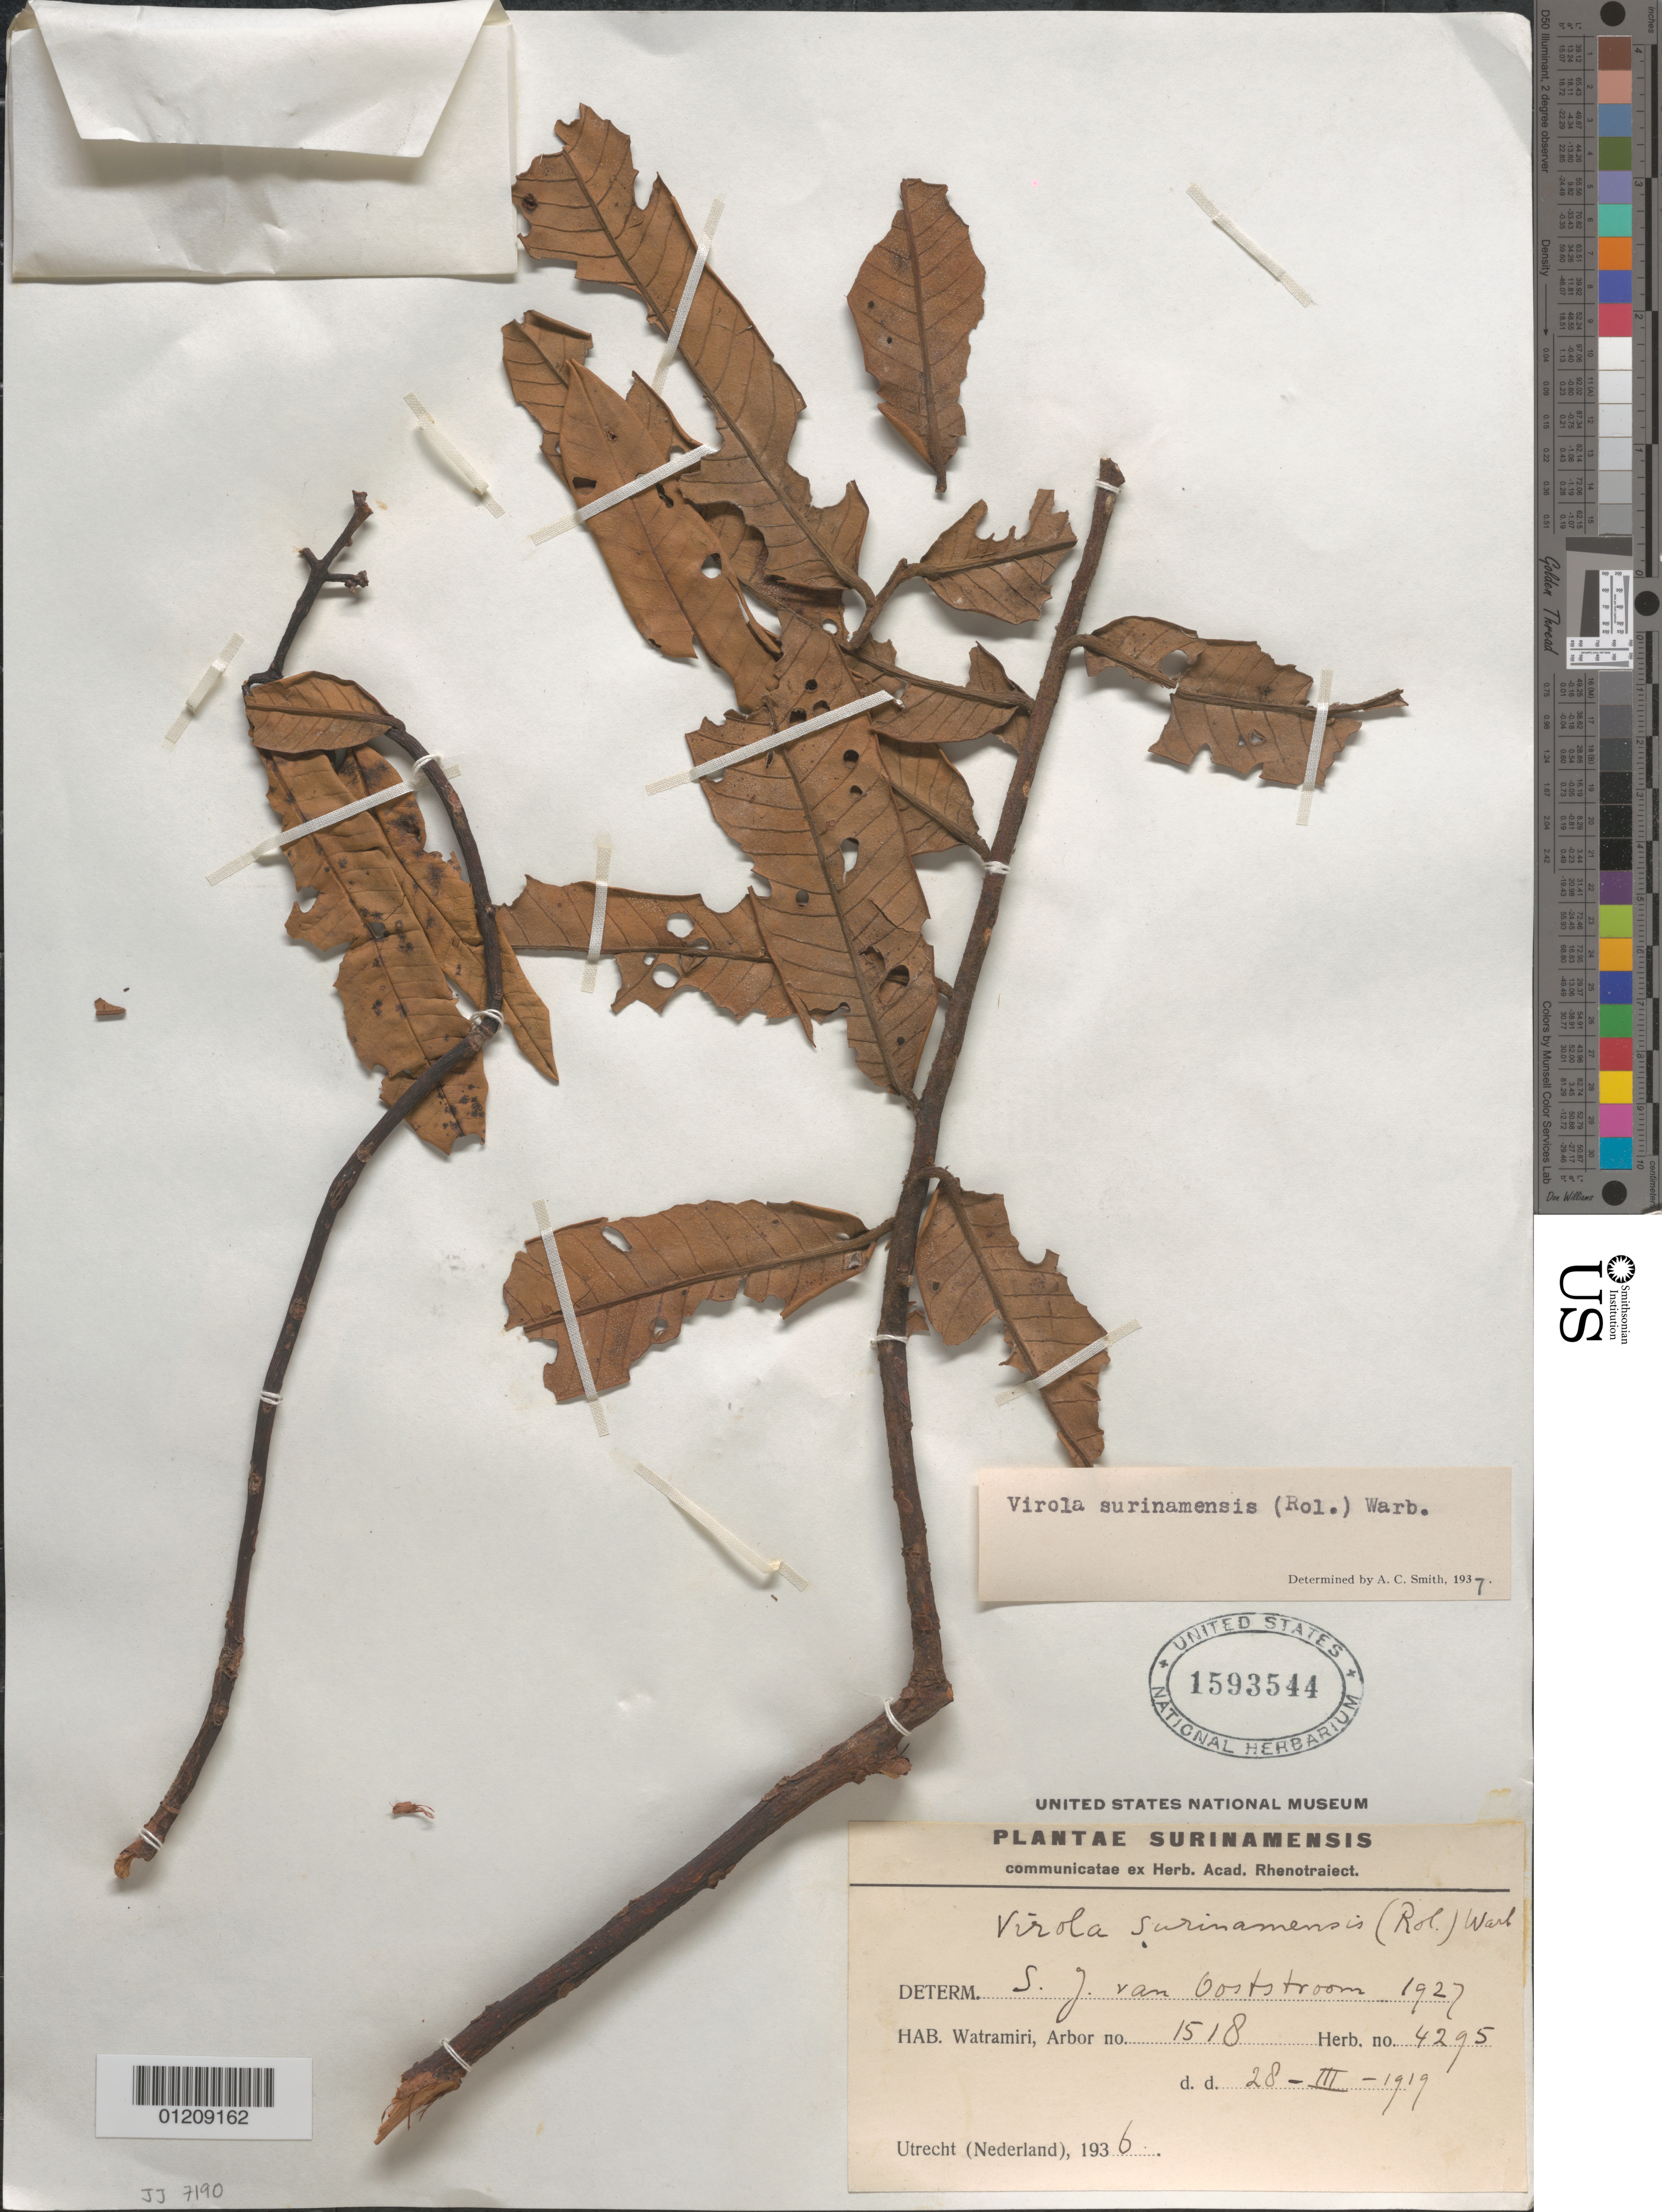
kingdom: Plantae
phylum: Tracheophyta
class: Magnoliopsida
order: Magnoliales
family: Myristicaceae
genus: Virola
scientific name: Virola surinamensis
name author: (Rol.) Warb.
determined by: Smith, C. A.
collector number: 4295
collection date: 1936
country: Suriname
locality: Watramiri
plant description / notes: Arbor no. 1518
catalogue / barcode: US 1593544